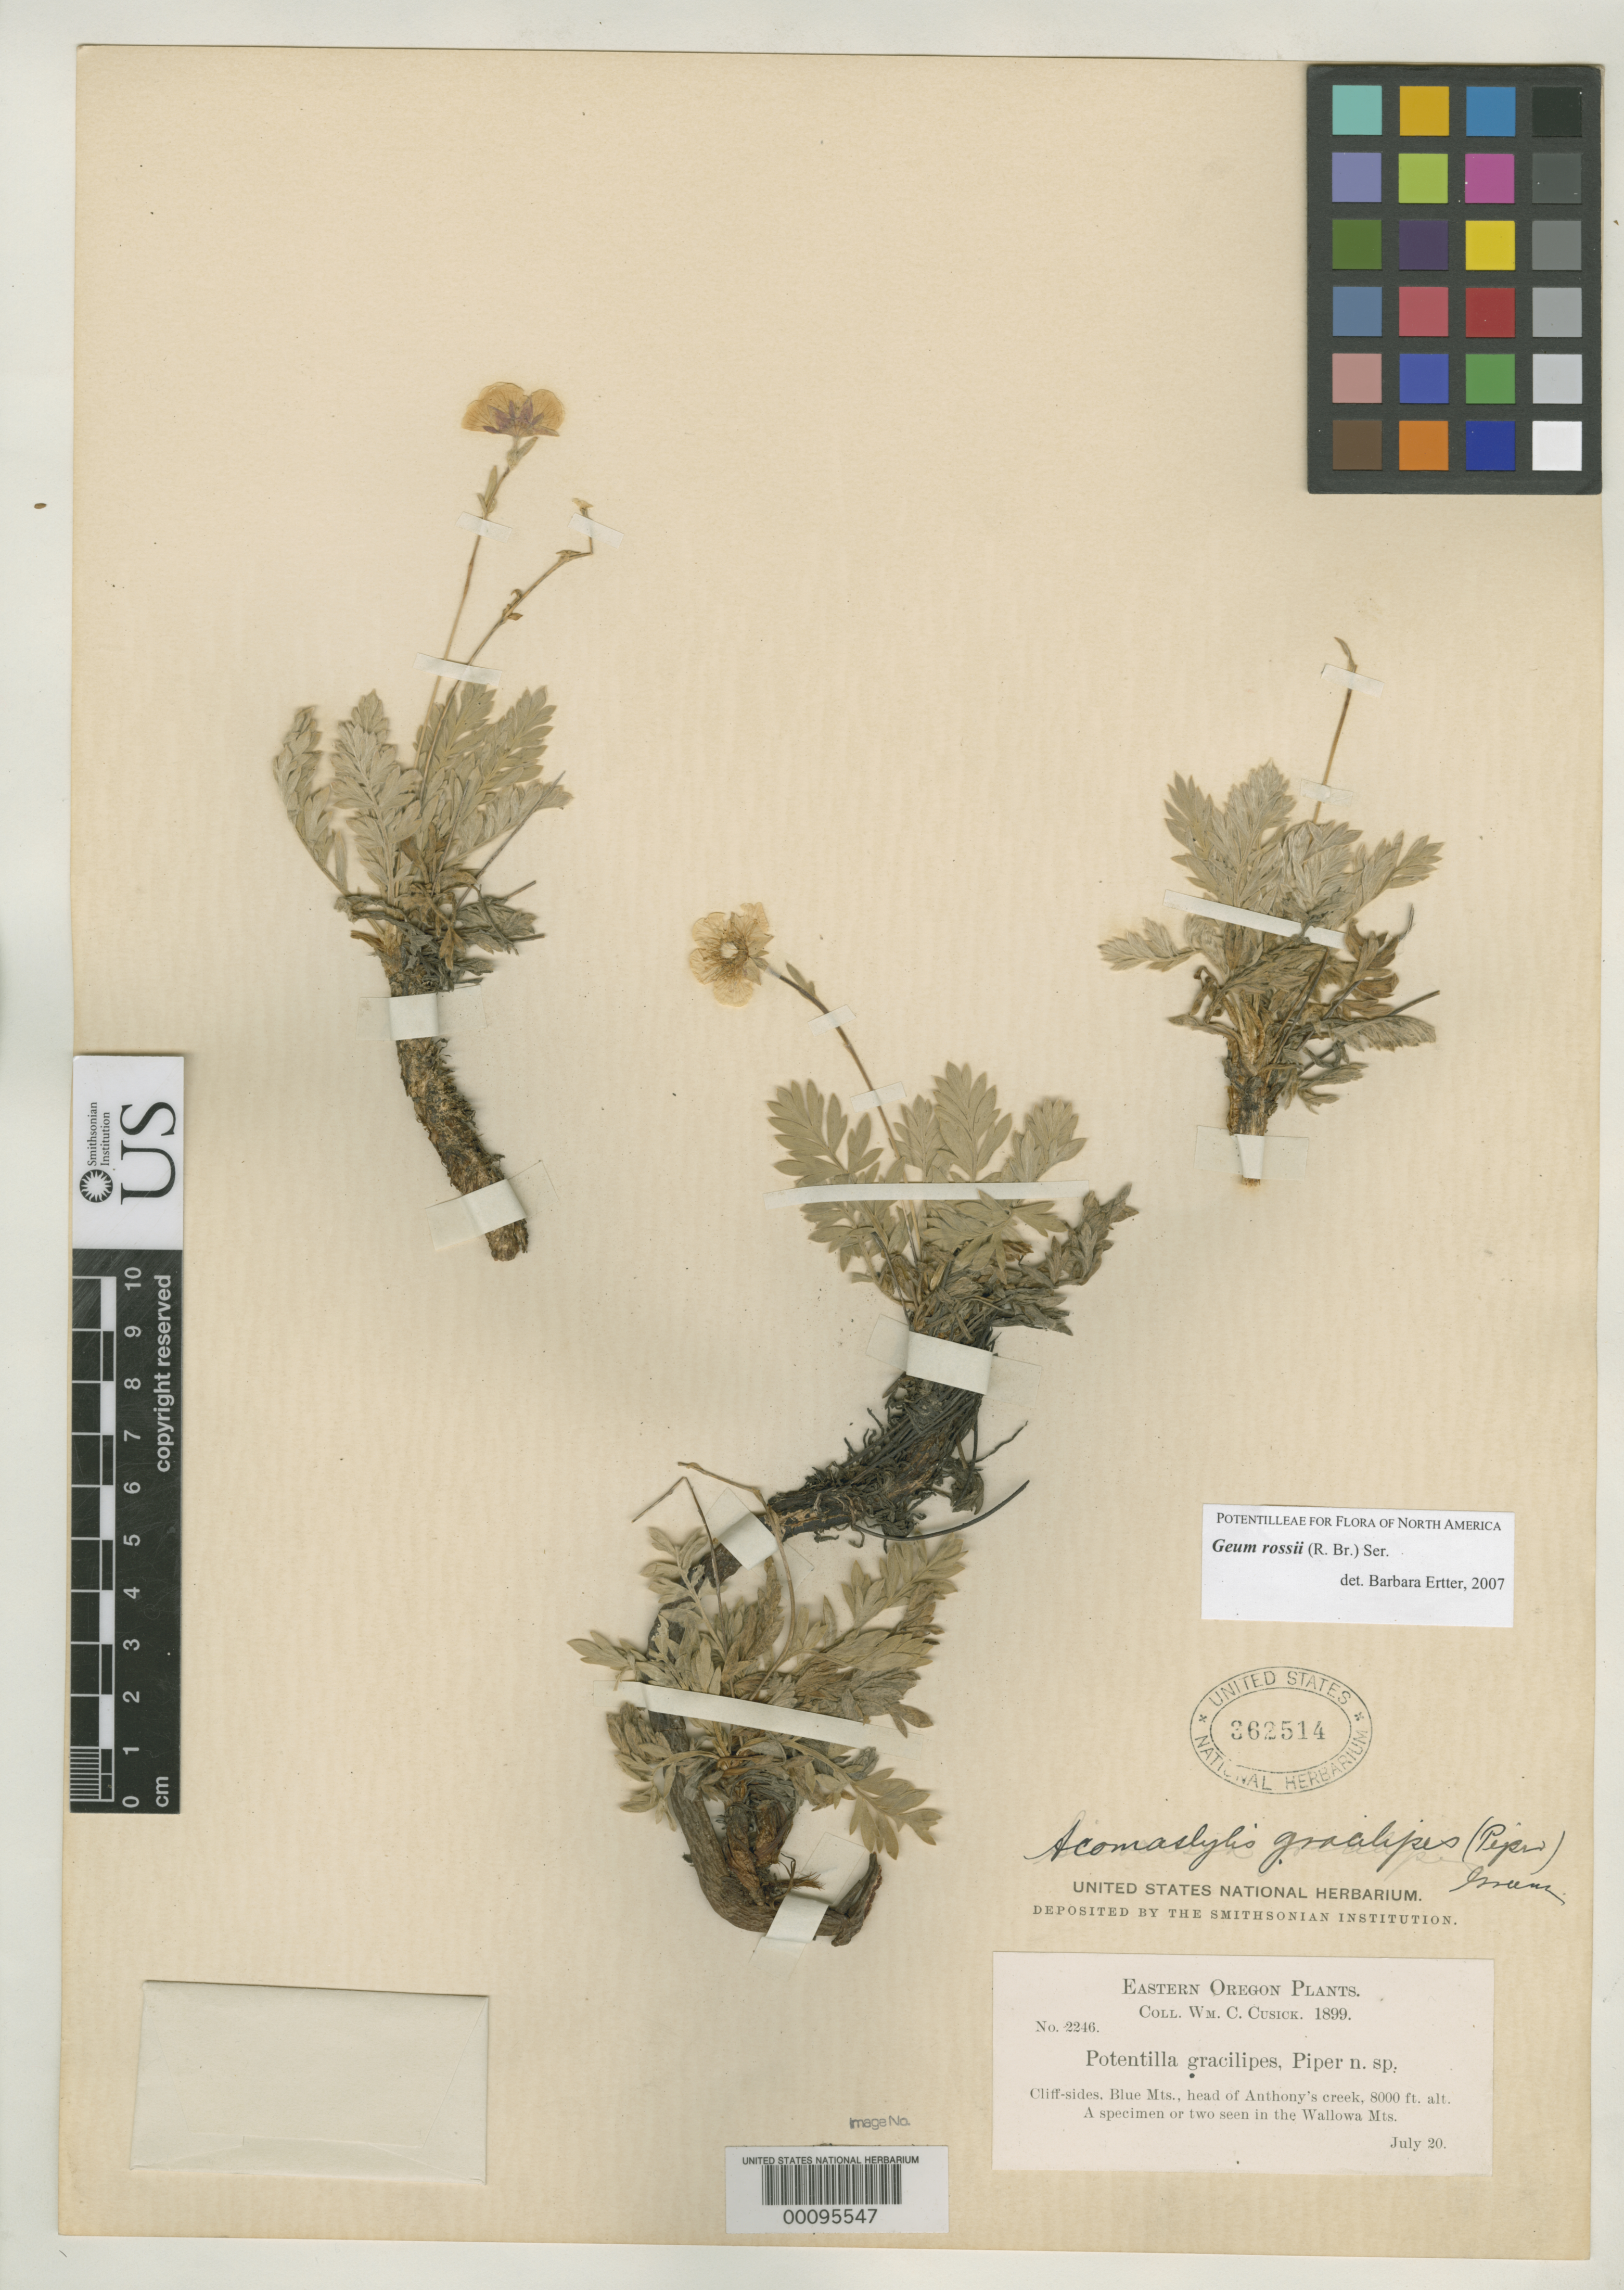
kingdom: Plantae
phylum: Tracheophyta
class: Magnoliopsida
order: Rosales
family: Rosaceae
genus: Potentilla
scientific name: Potentilla gracilipes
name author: Piper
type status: Type Collection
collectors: W. C. Cusick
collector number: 2246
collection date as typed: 20 Jul 1899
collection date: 1899-07-20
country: United States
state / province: Oregon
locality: Blue Mountains, head of Anthony's Creek, Wallowa Mountains.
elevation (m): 2438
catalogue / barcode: US 362514